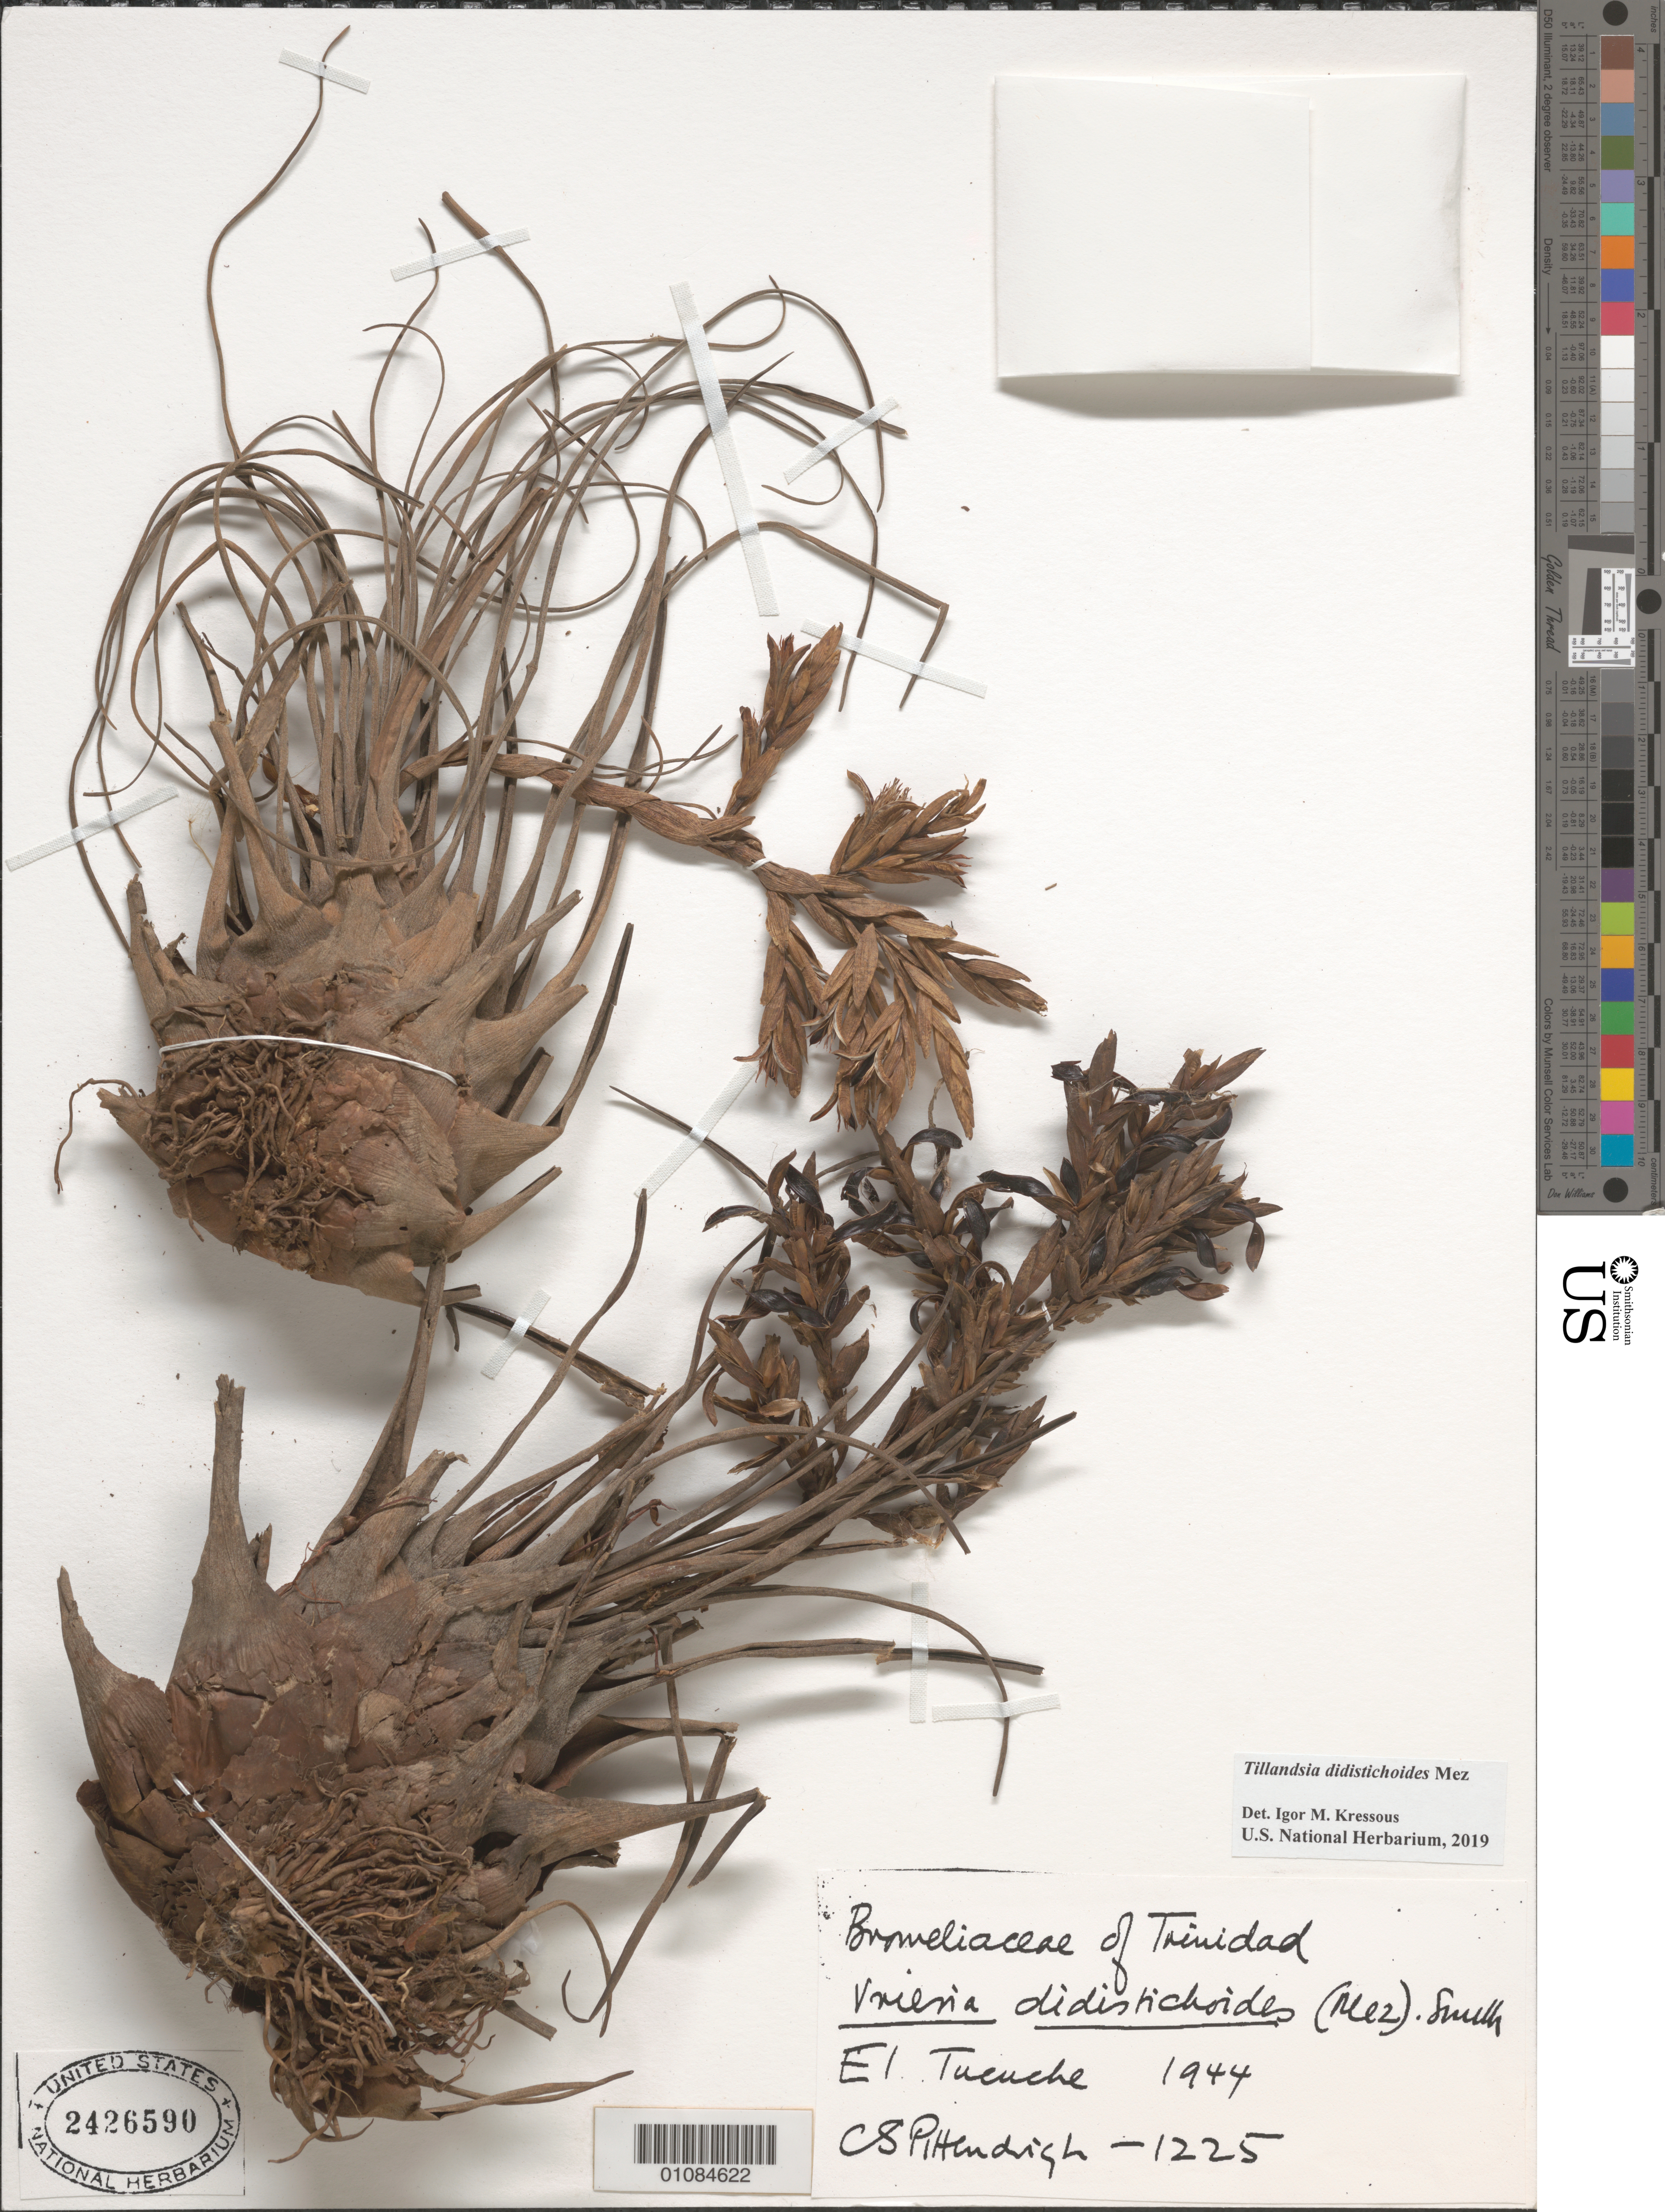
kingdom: Plantae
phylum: Tracheophyta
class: Liliopsida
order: Poales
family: Bromeliaceae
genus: Tillandsia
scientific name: Tillandsia didistichoides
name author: Mez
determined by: Kessous, Igor M.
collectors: C. S. Pittendrigh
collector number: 1225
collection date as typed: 1944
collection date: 1944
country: Trinidad and Tobago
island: Trinidad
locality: Tocuche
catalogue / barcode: US 2426590